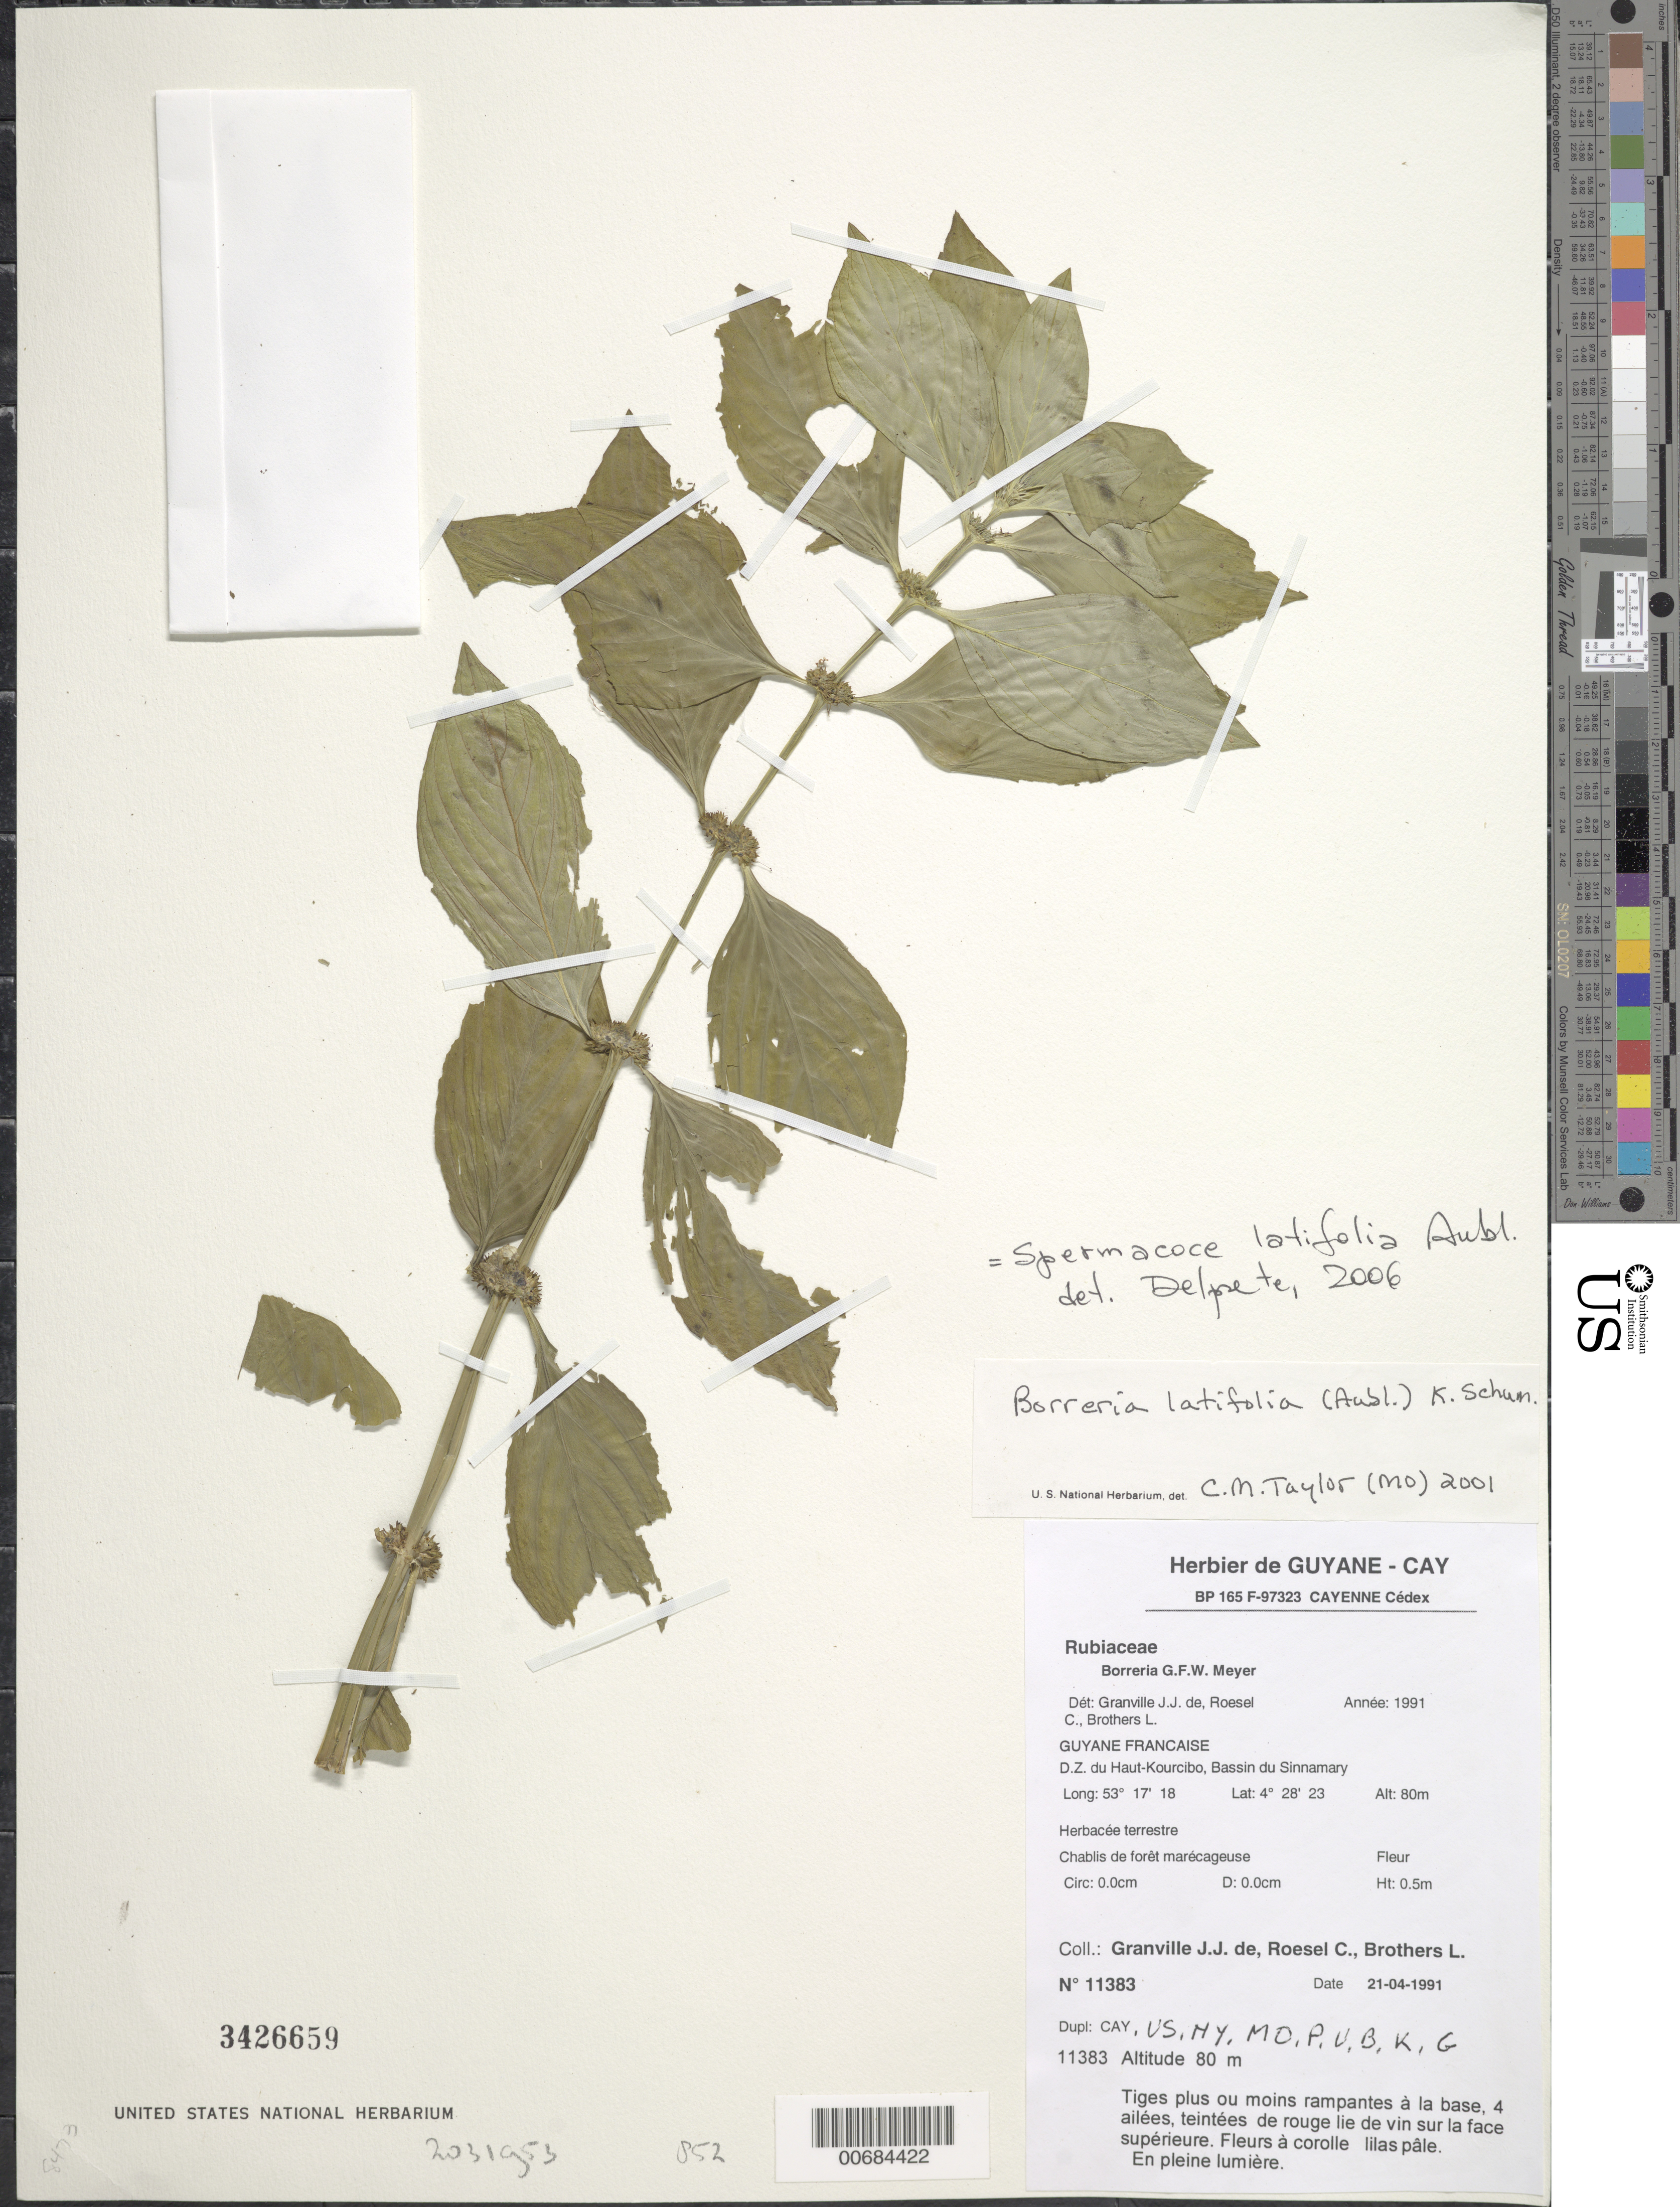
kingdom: Plantae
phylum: Tracheophyta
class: Magnoliopsida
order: Gentianales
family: Rubiaceae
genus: Spermacoce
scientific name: Spermacoce latifolia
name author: Aubl.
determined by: Delprete, P. G., Herb. de Guyane Cay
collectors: J.-J. de Granville, C. S. Roesel & L. Brothers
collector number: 11383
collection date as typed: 21-Apr-91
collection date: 1991-04-21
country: French Guiana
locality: D.Z. du Haut-Kourcibo, Bassin du Sinnamary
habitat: Chablis de foret marcageuse. En pleine lumiere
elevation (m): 80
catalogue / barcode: US 3426659